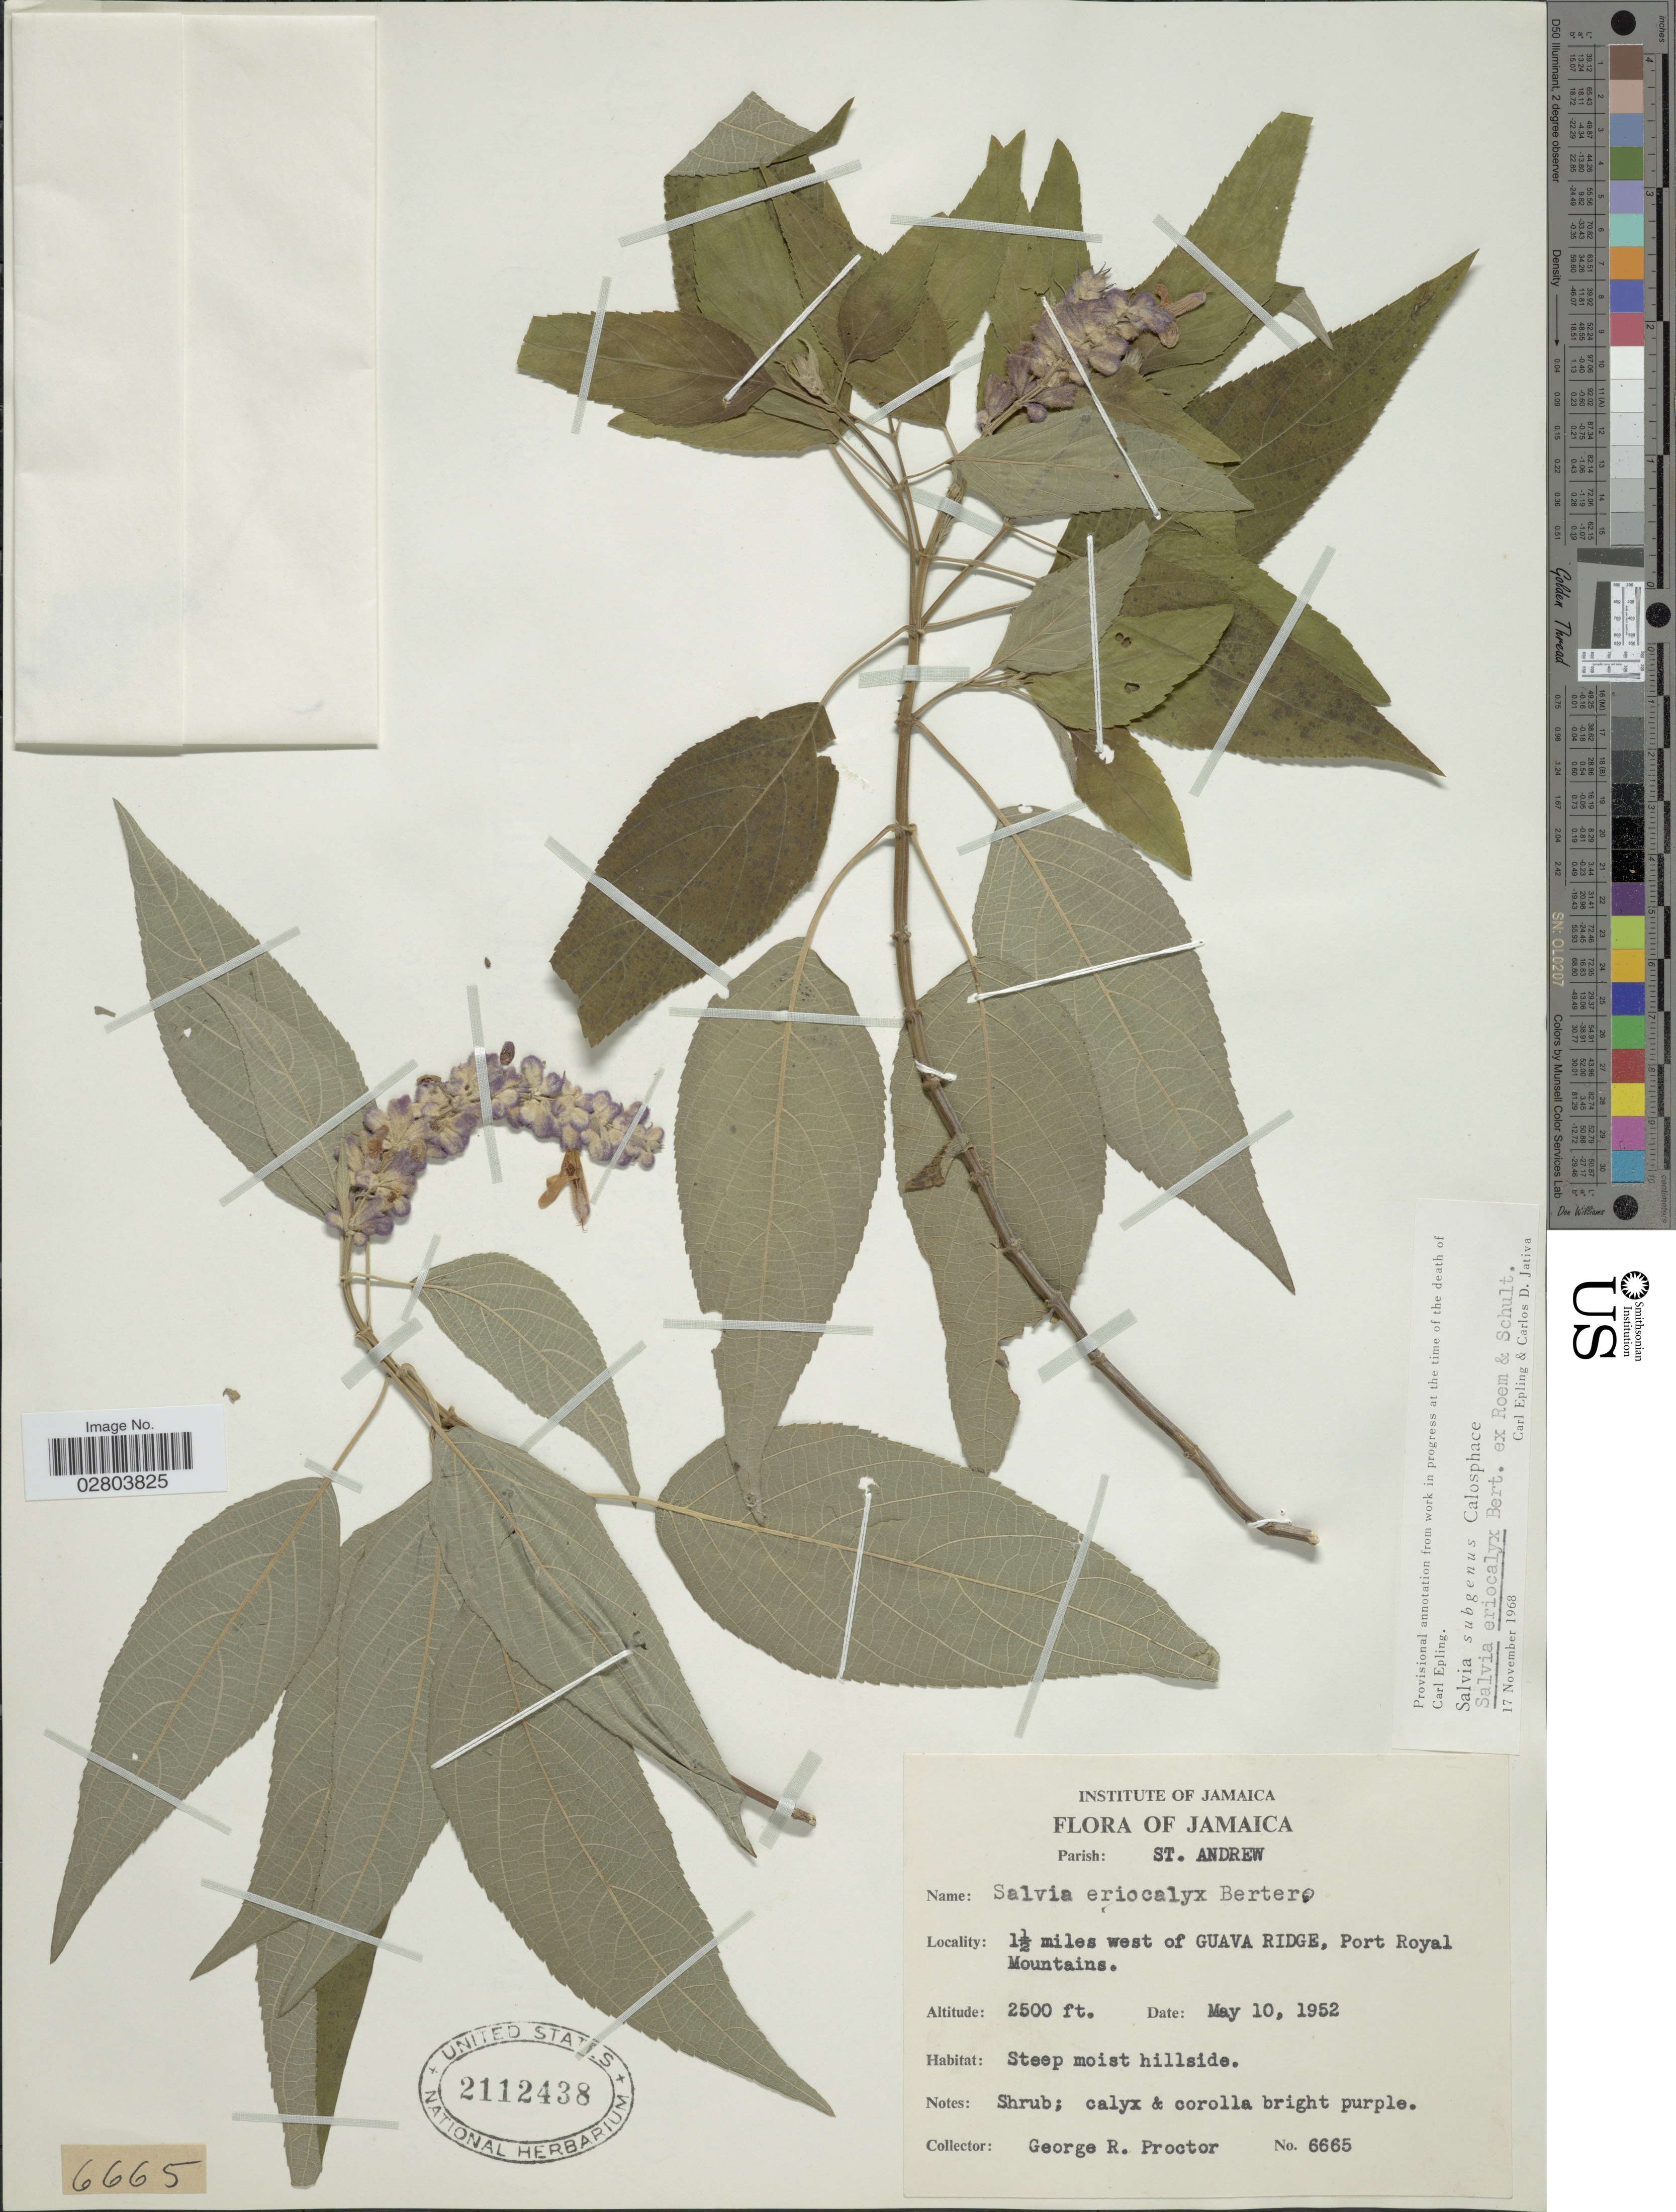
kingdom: Plantae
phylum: Tracheophyta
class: Magnoliopsida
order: Lamiales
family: Lamiaceae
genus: Salvia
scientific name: Salvia eriocalyx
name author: Bertero ex Roem. & Schult.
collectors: G. Proctor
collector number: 6665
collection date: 1952-05-10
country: Jamaica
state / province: Saint Andrew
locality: Parish: St. Andrew. 1½ miles west of Guava Ridge, Port Royal Mountains.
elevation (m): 762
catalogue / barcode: US 2112438